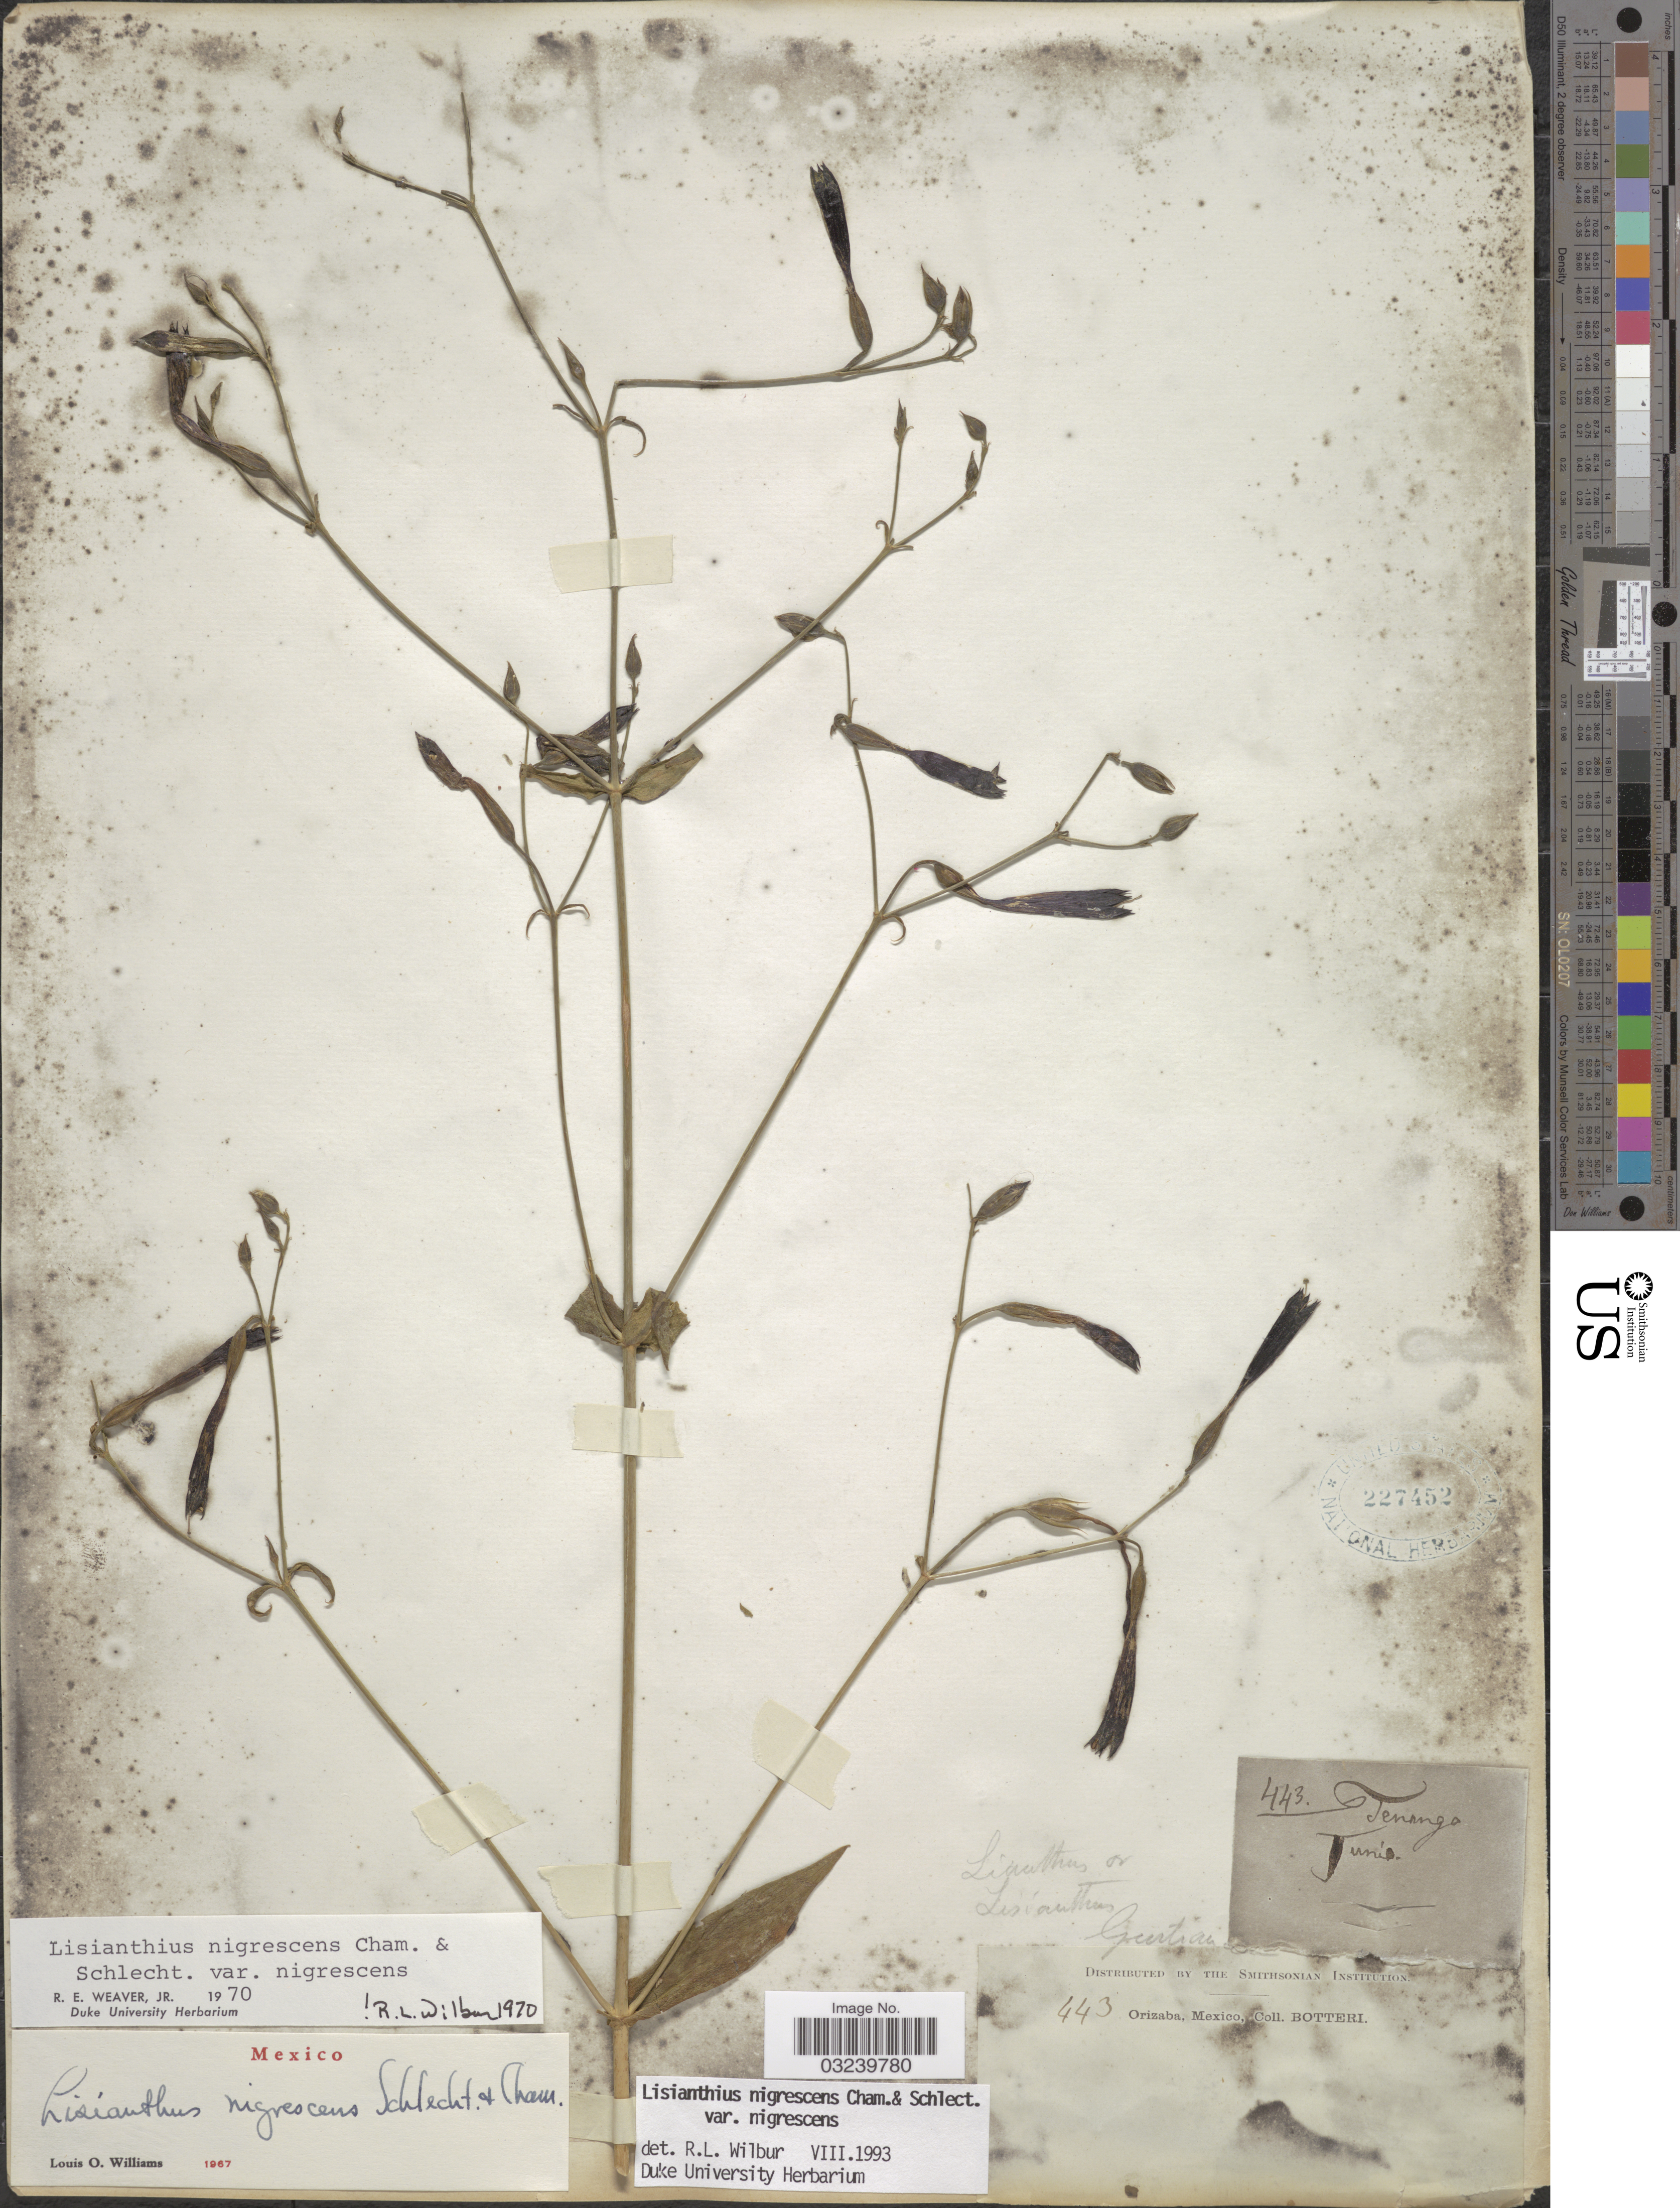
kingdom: Plantae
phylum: Tracheophyta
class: Magnoliopsida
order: Gentianales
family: Gentianaceae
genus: Lisianthius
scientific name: Lisianthius nigrescens var. nigrescens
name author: Schltdl. & Cham.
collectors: -. Botteri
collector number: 443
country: Mexico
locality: Orizaba, Tenango.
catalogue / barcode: US 227452